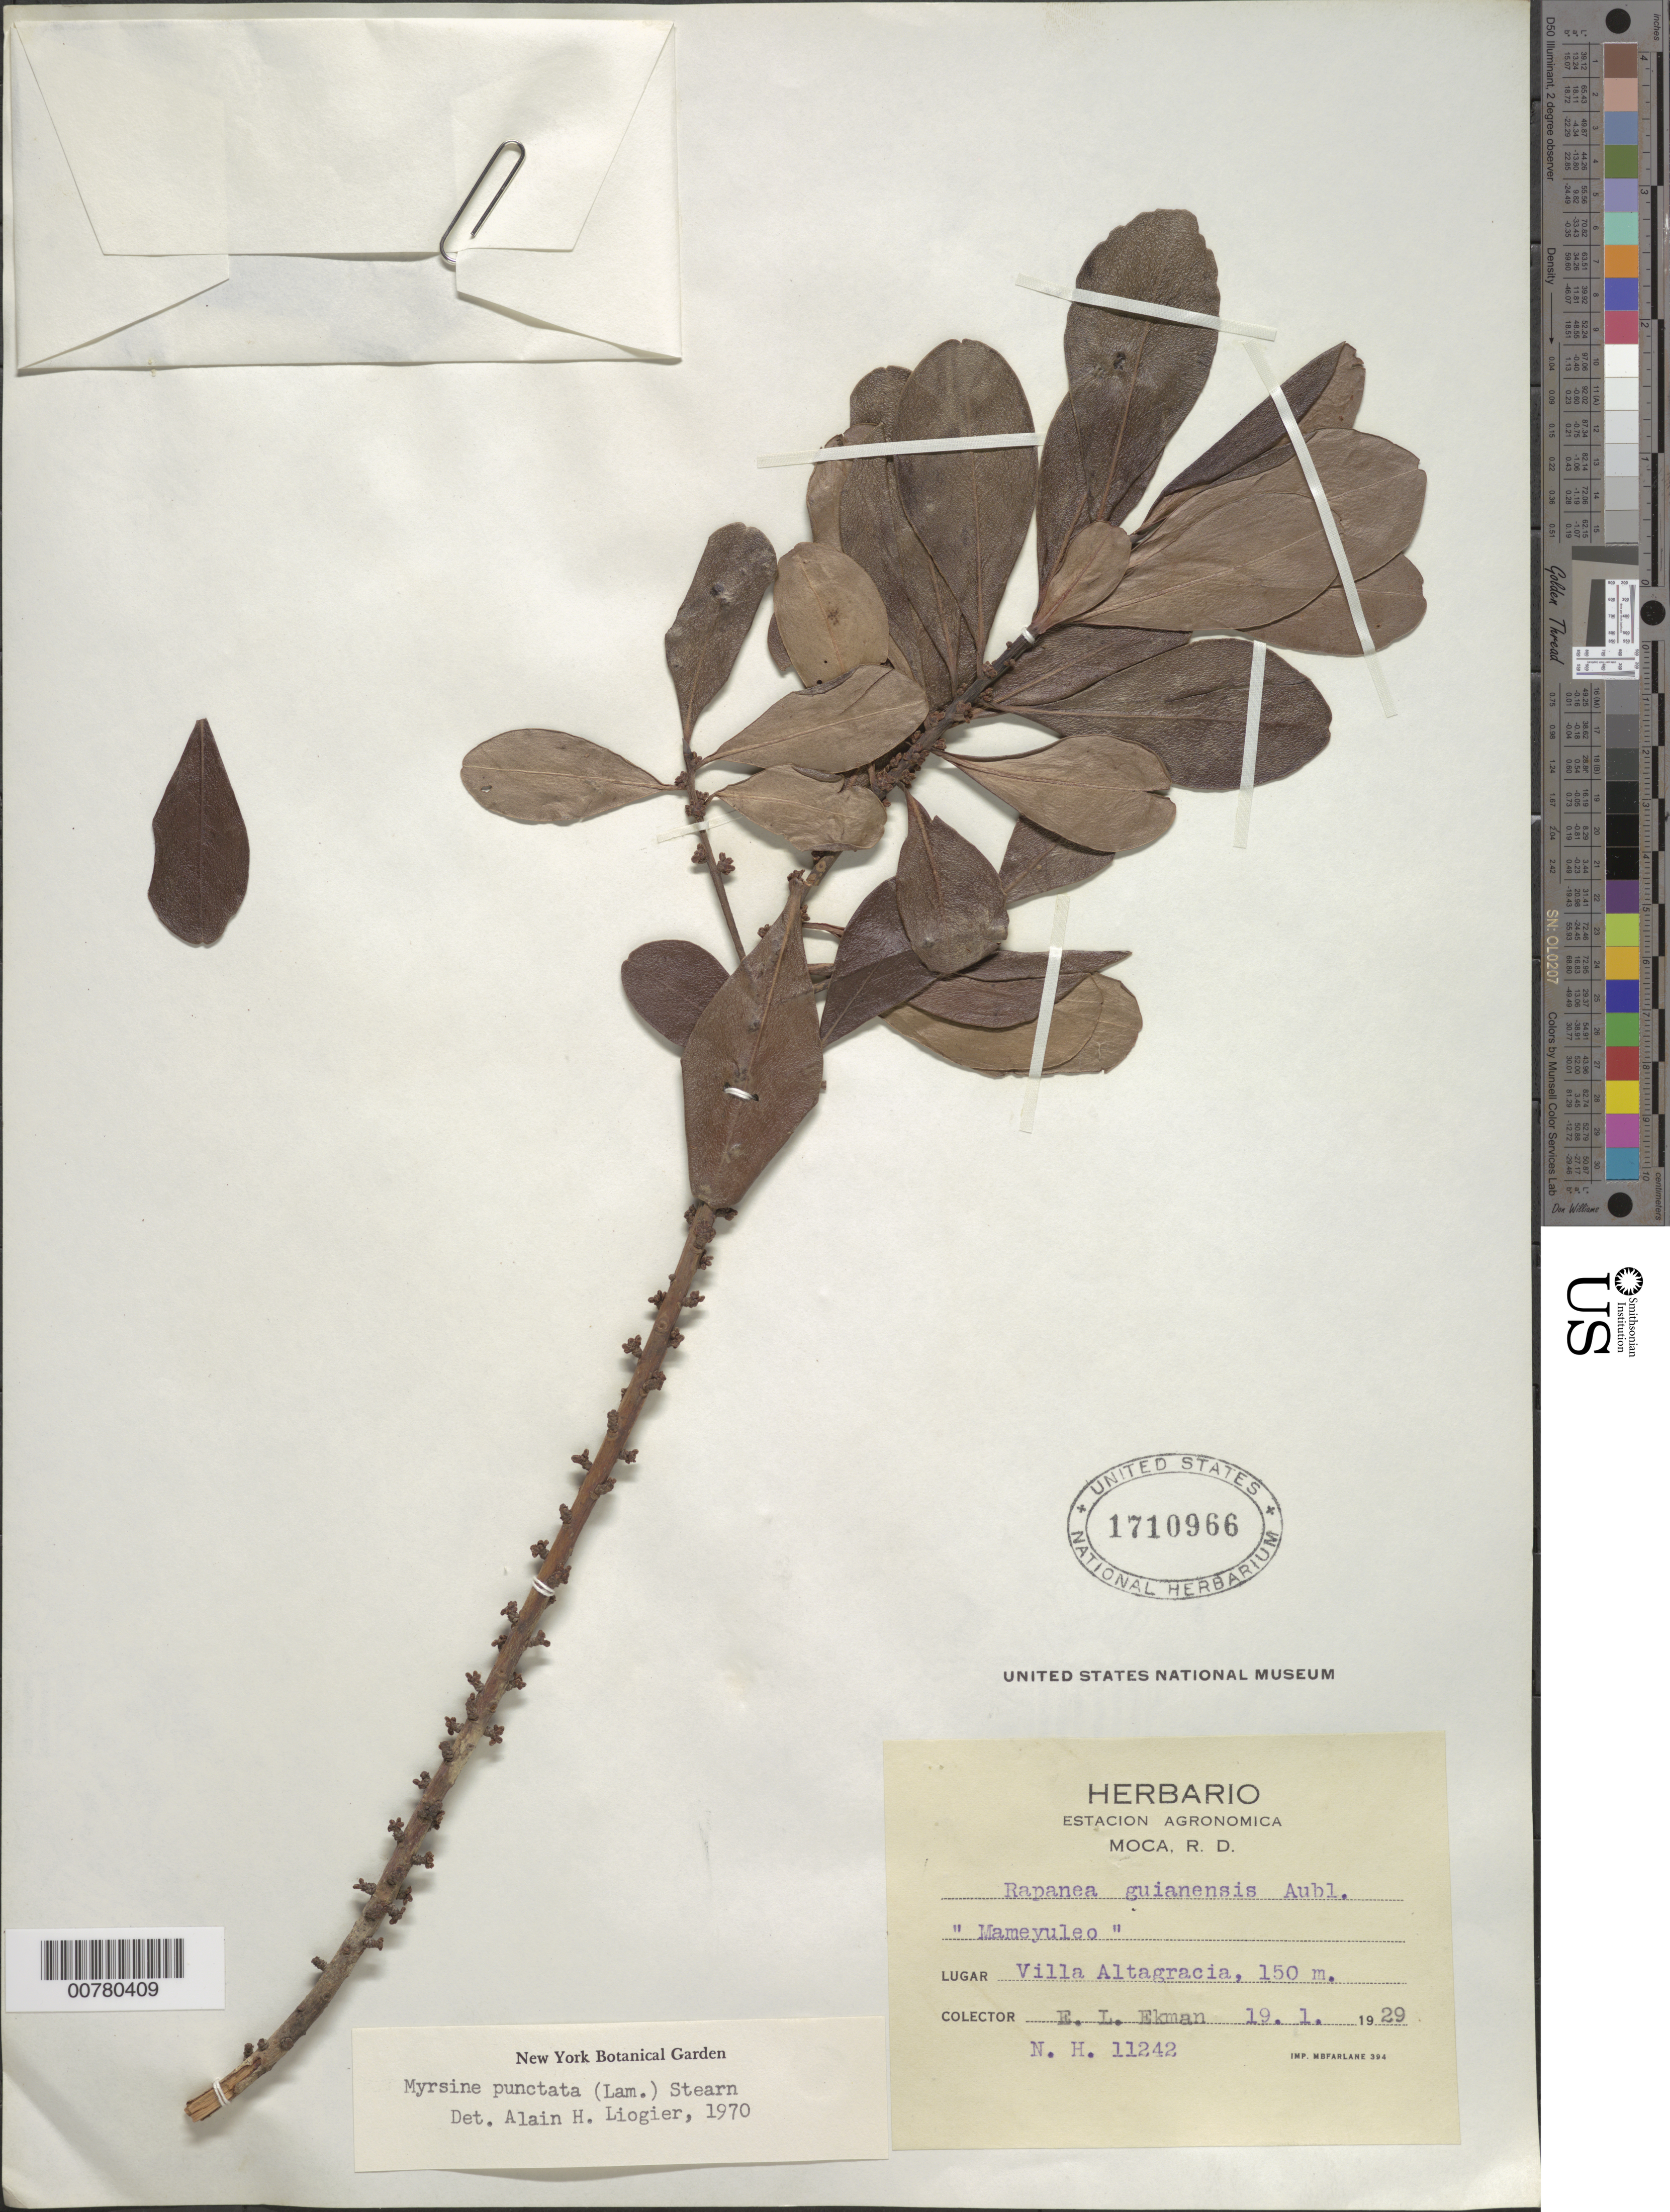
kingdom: Plantae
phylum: Tracheophyta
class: Magnoliopsida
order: Ericales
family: Primulaceae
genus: Myrsine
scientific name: Myrsine floridana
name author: A. DC.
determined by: Liogier, Alain H.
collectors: E. L. Ekman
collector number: H 11242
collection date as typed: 19 Jan 1929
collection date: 1929-01-19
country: Dominican Republic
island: Hispaniola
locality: Villa Altagracia.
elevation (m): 150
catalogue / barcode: US 1710966